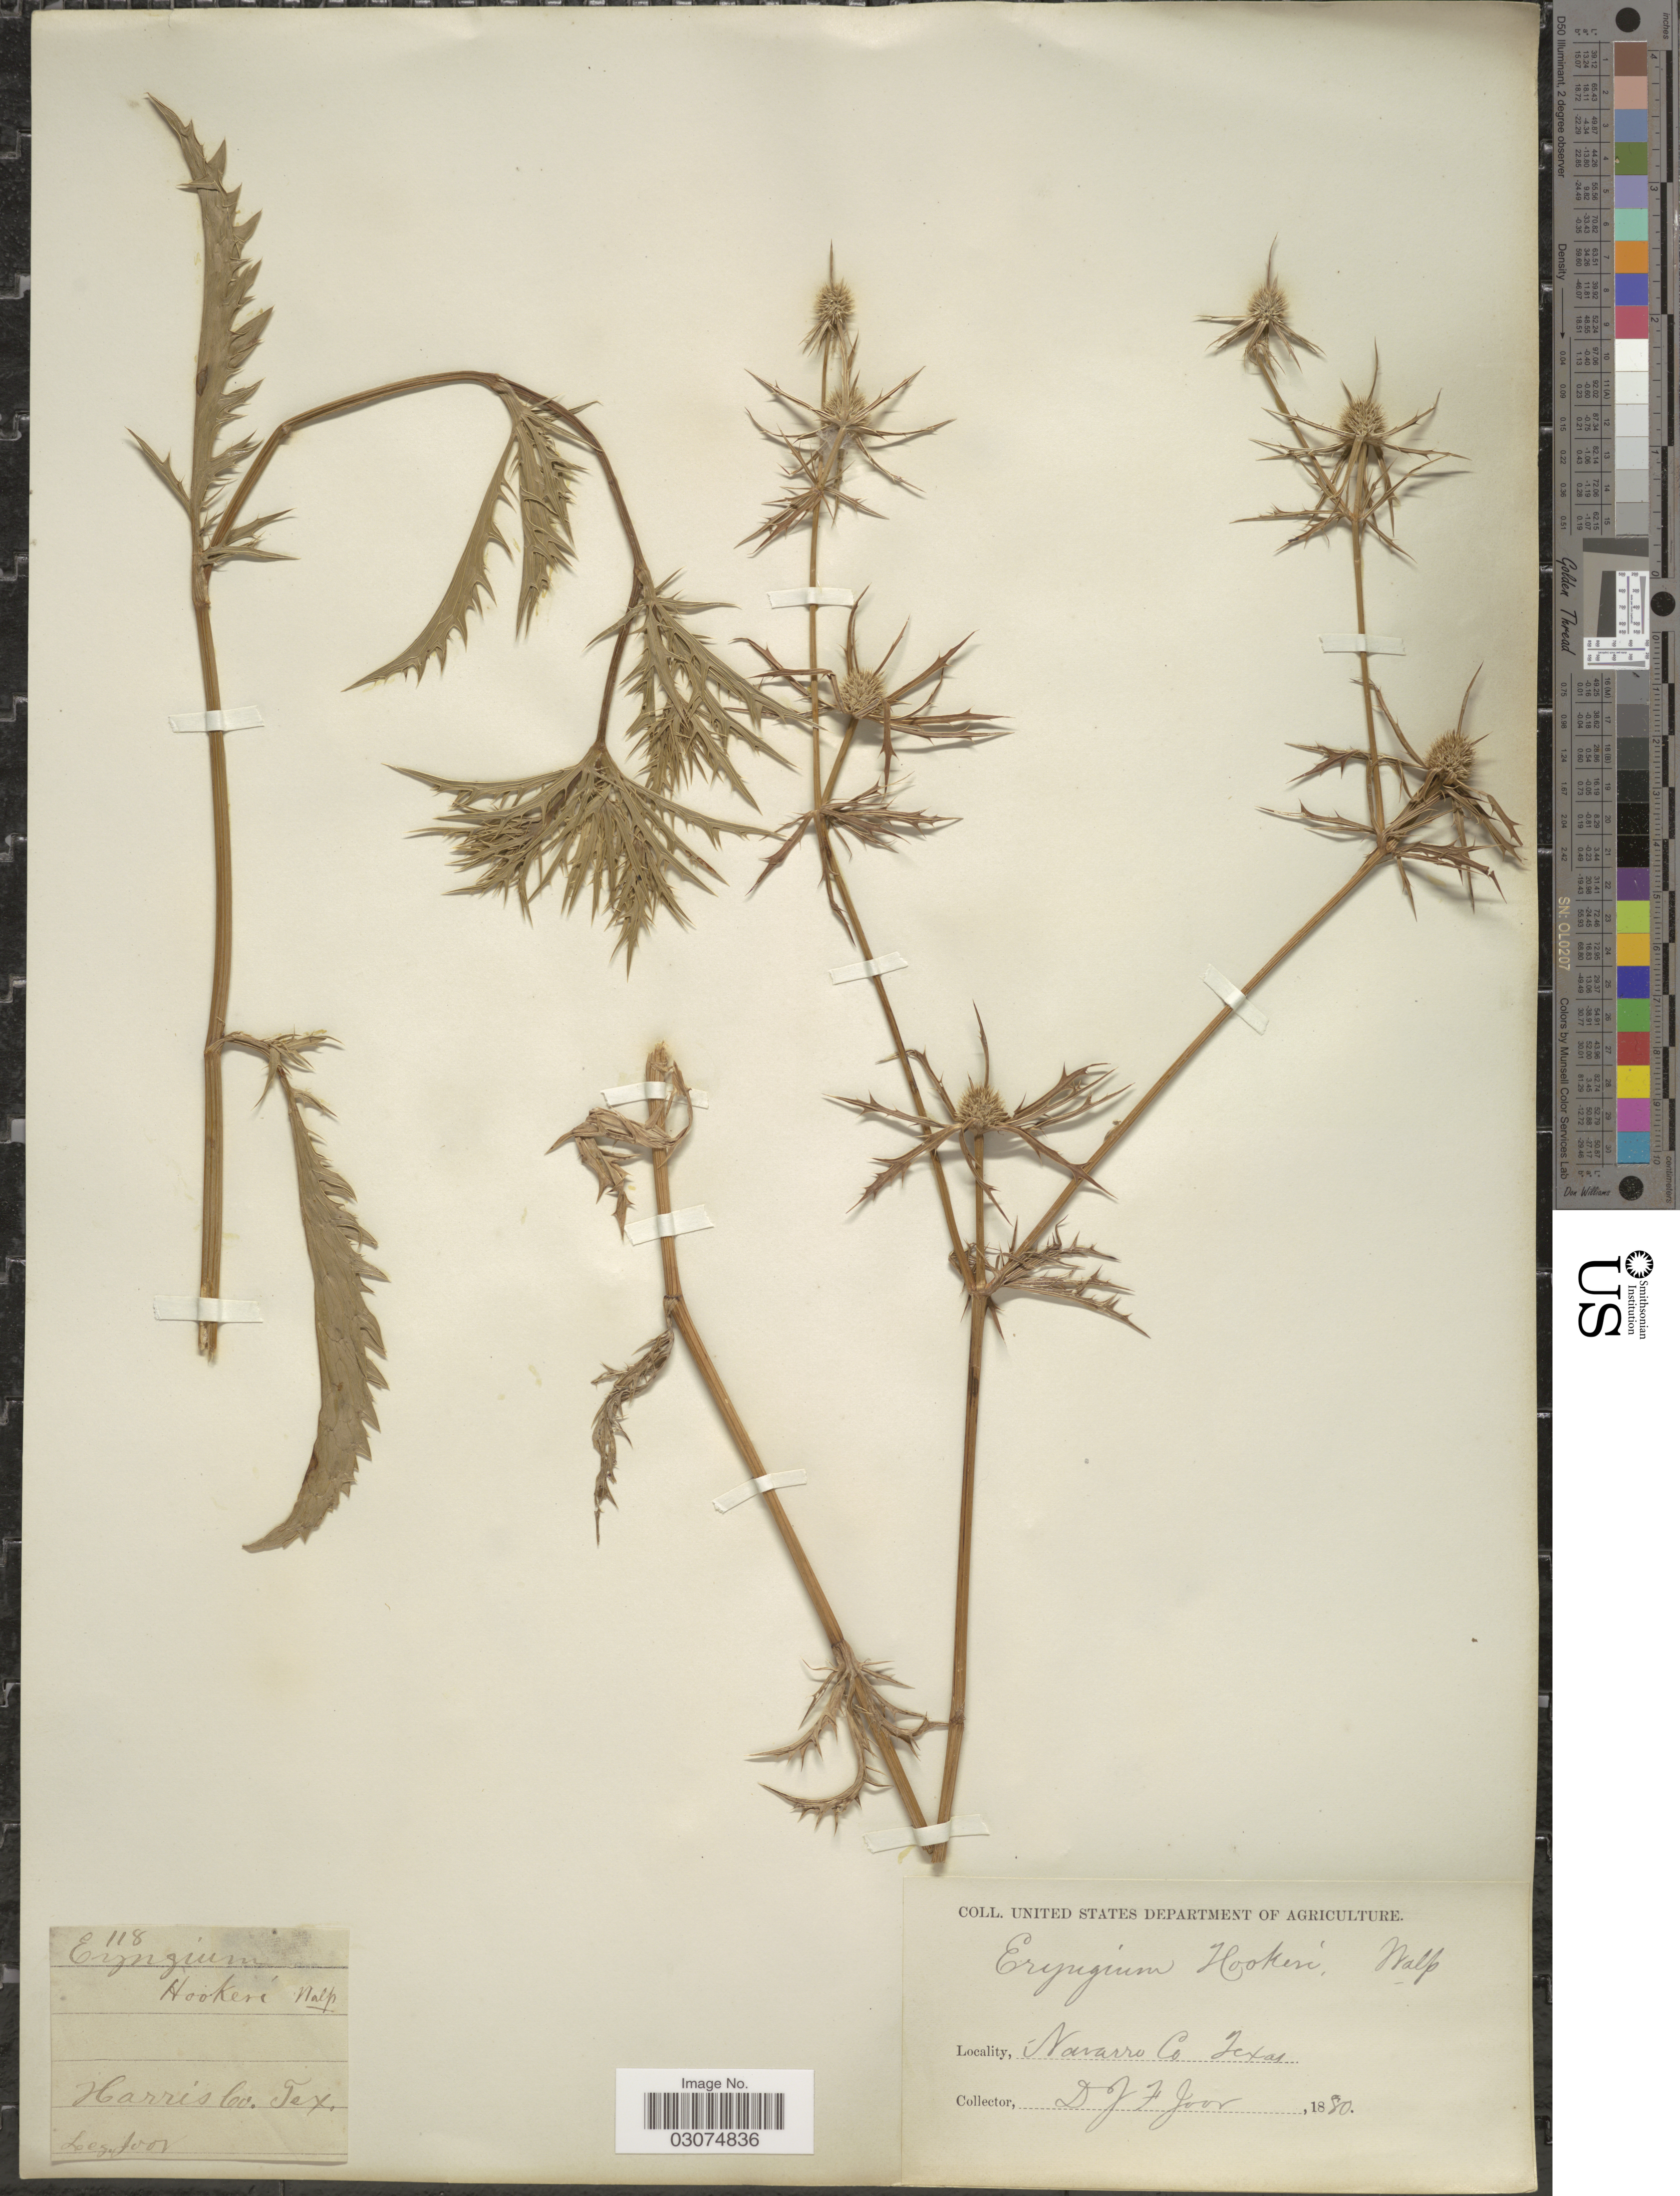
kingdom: Plantae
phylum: Tracheophyta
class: Magnoliopsida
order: Apiales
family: Apiaceae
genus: Eryngium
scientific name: Eryngium hookeri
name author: Walp.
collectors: J. F. Joor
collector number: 118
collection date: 1880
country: United States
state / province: Texas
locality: Harris Co. Navarro Co.